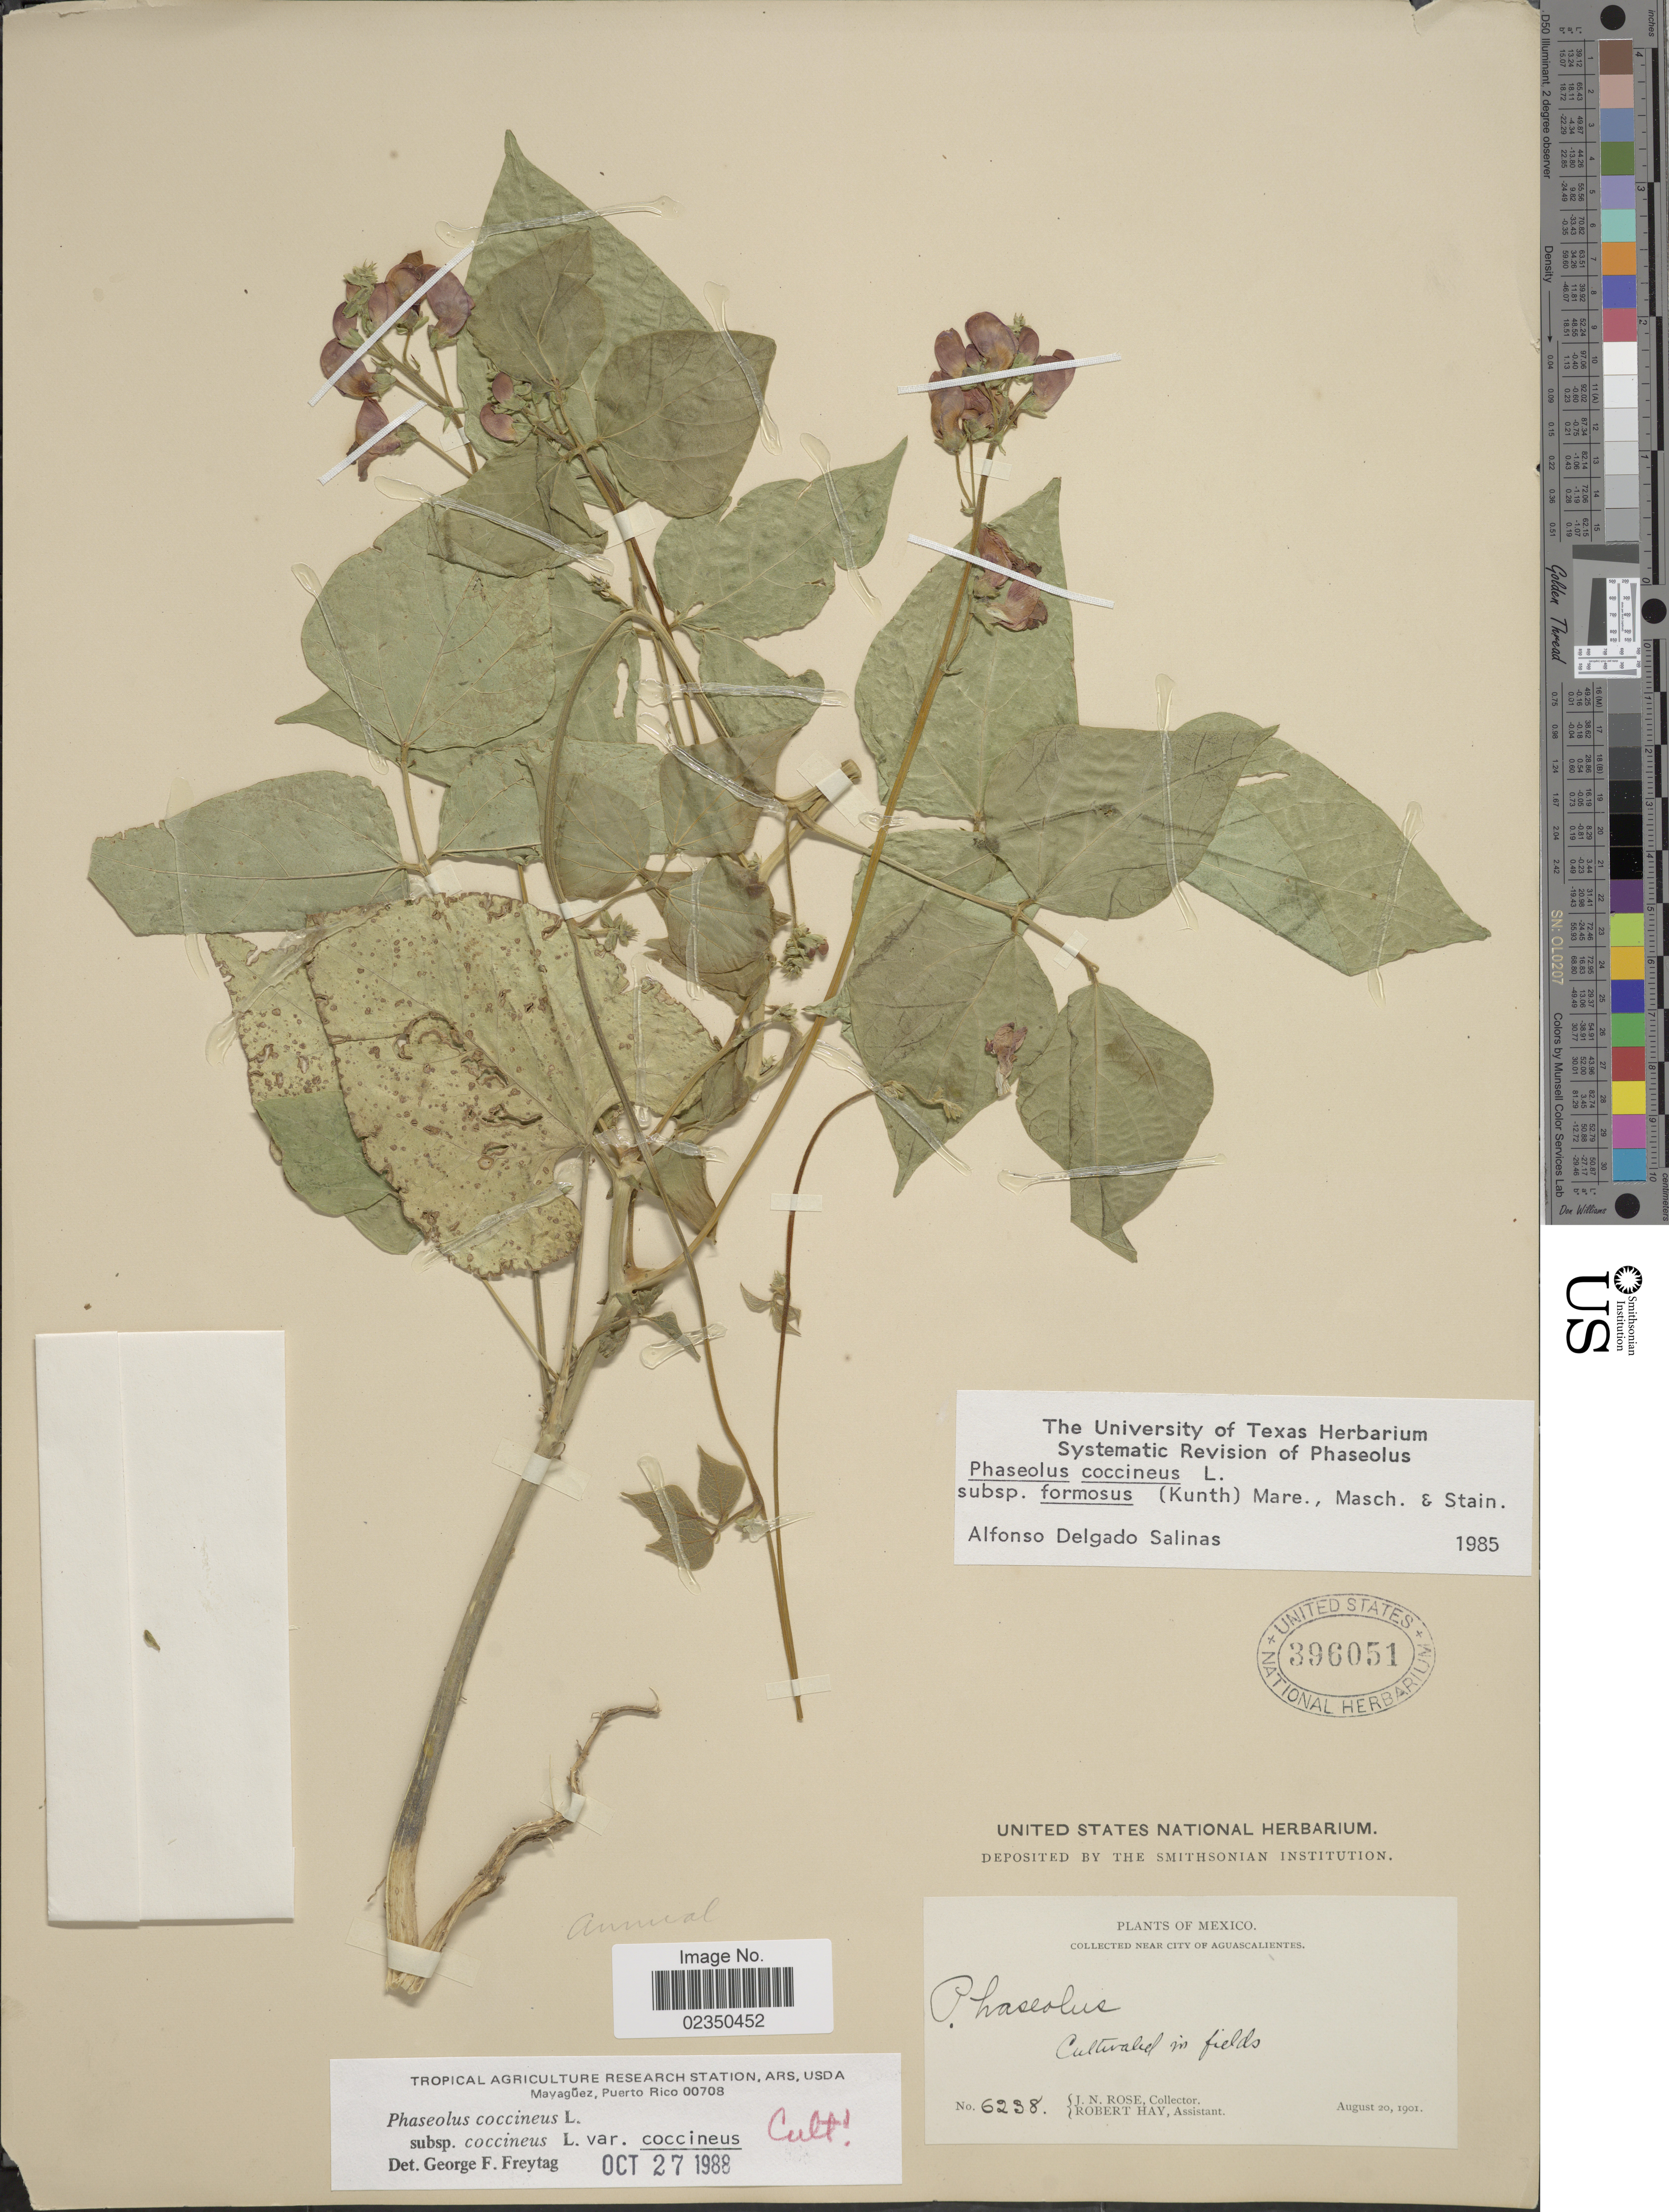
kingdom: Plantae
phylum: Tracheophyta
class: Magnoliopsida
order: Fabales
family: Fabaceae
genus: Phaseolus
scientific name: Phaseolus coccineus var. coccineus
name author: L.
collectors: J. N. Rose & R. Hay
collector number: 6238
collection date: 1901-01-20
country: Mexico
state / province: Aguascalientes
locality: Cultivated in fields, near city of Aguascalientes.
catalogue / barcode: US 396051